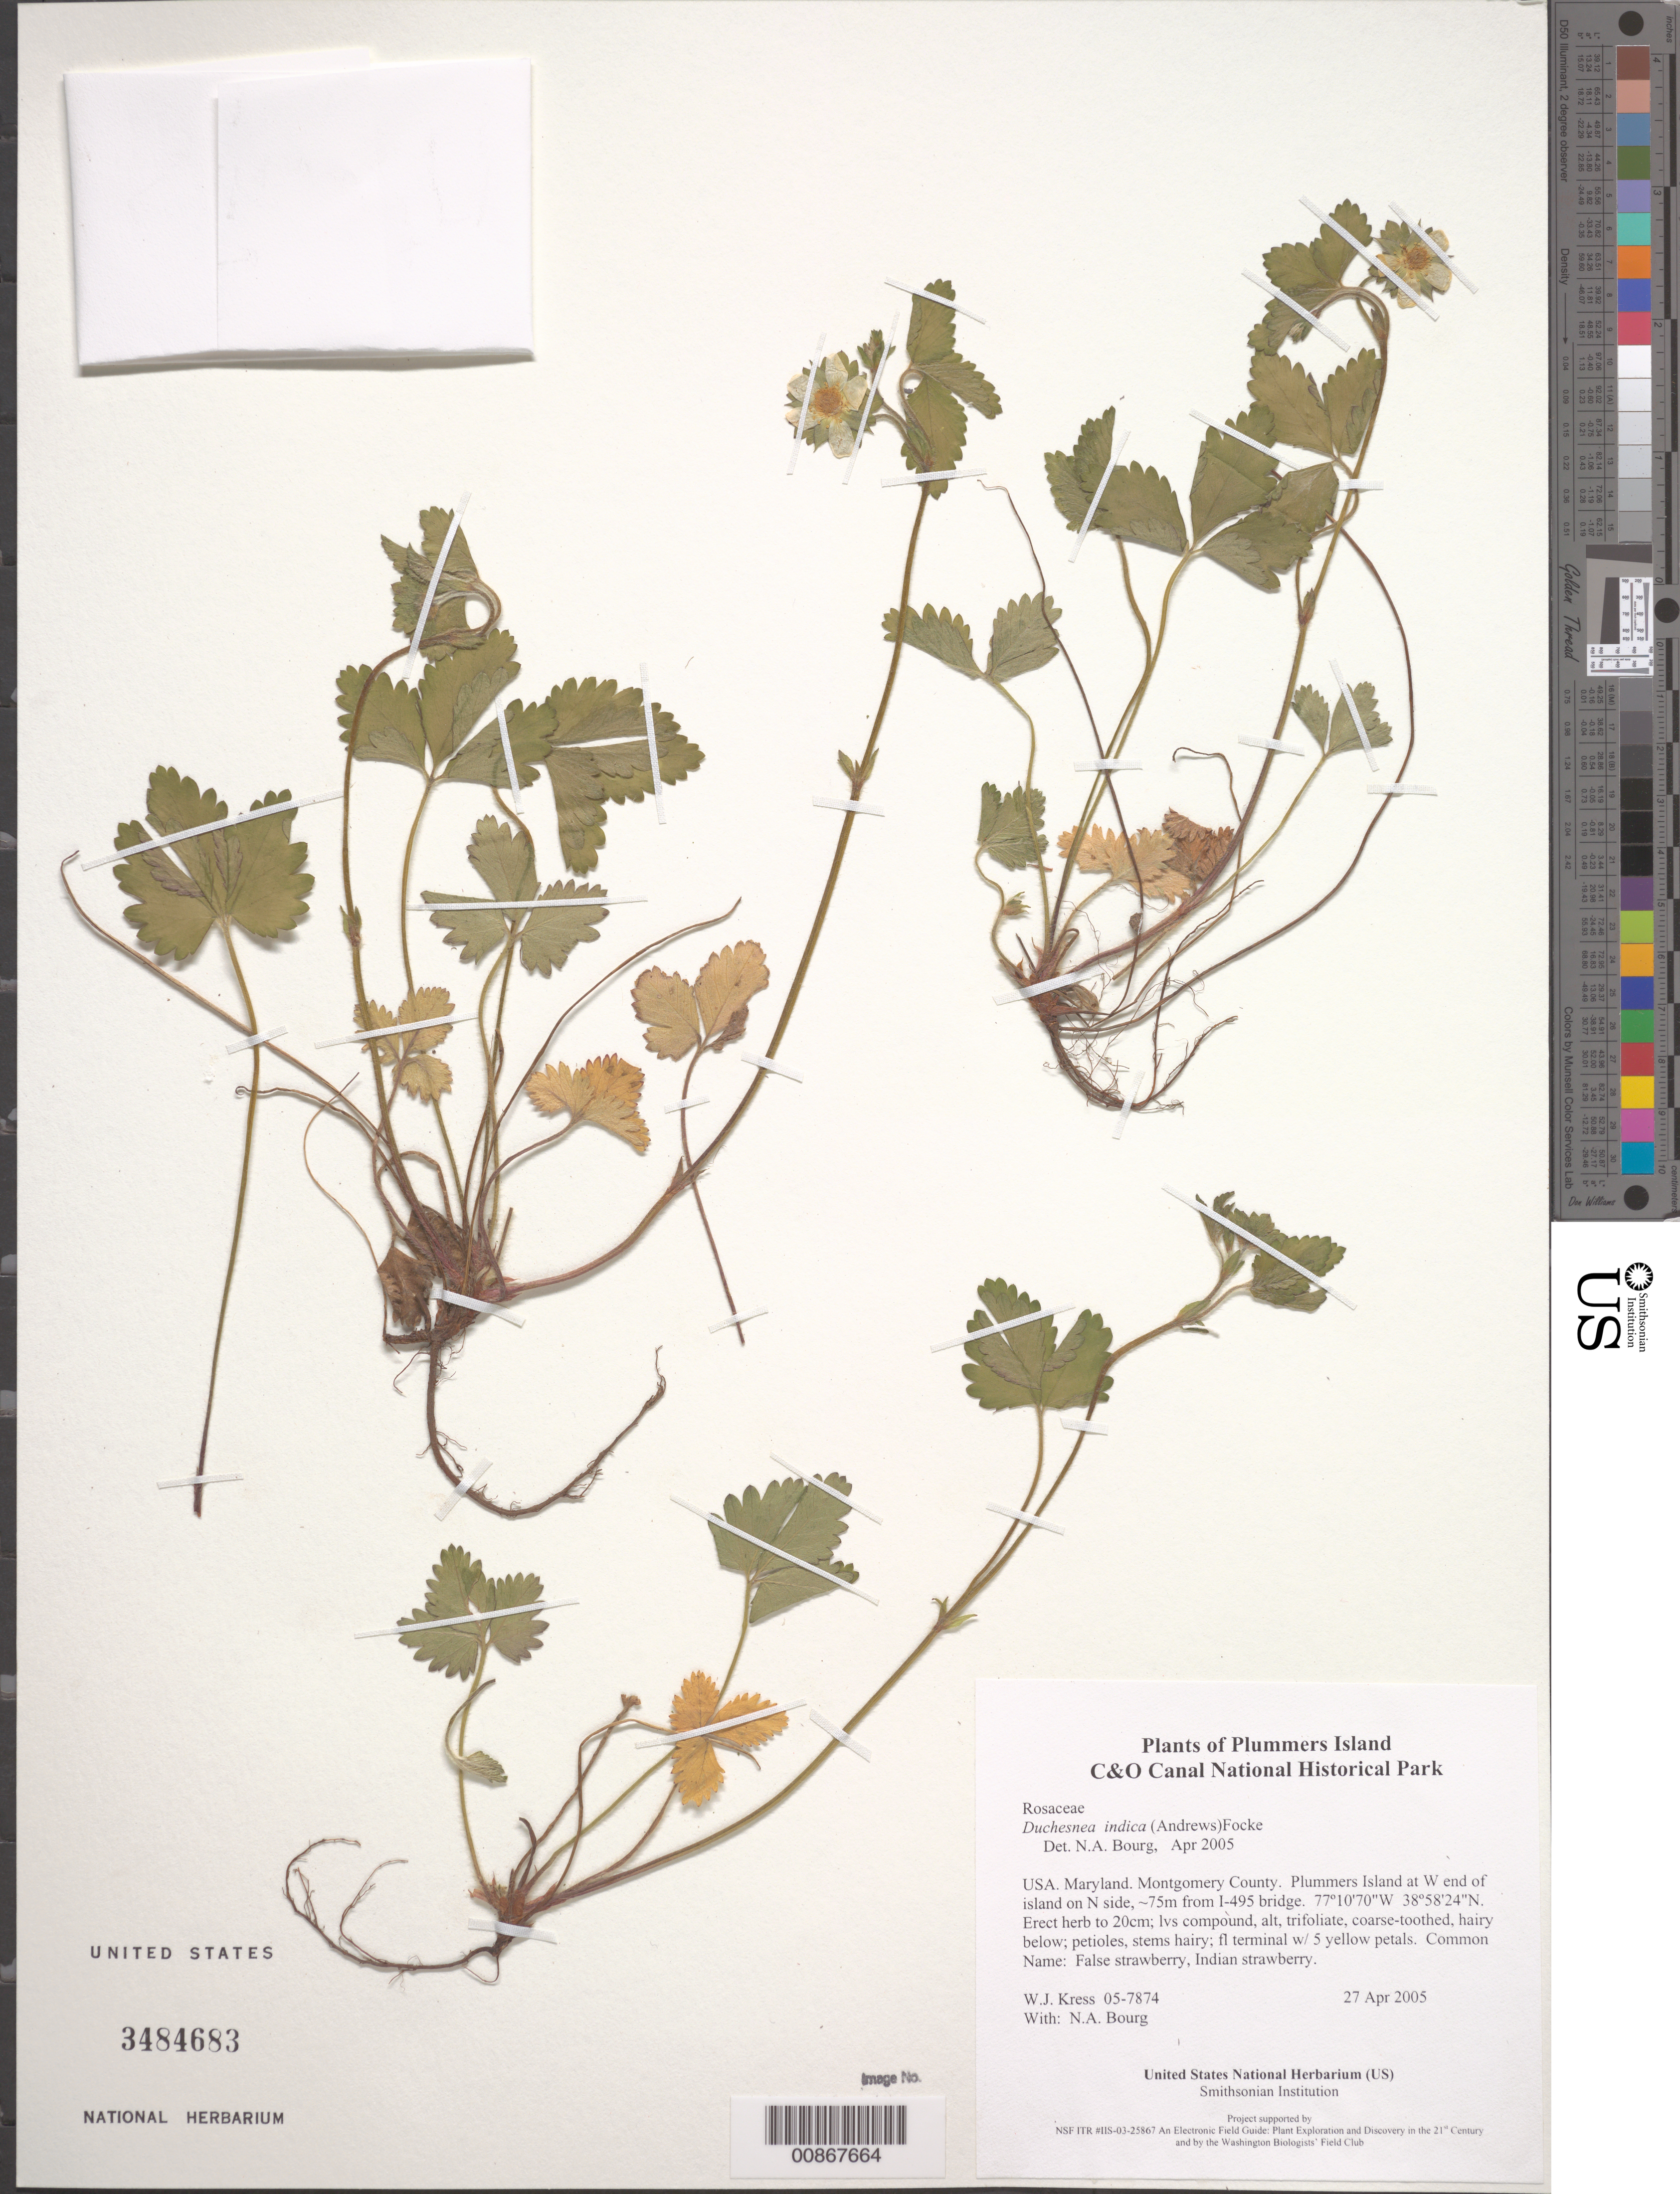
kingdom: Plantae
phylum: Tracheophyta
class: Magnoliopsida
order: Rosales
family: Rosaceae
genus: Potentilla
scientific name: Potentilla indica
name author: (Andrews) Th. Wolf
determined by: Strong, Mark T., (BOT), Smithsonian Institution - National Museum of Natural History (UNITED STATES)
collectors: W. J. Kress & N. A. Bourg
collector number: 05-7874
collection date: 2005-04-27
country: United States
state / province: Maryland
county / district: Montgomery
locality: Chesapeake and Ohio Canal National Historical Park, Plummers Island at W end of island on N side, ~75m from I-495 bridge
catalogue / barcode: US 3484683